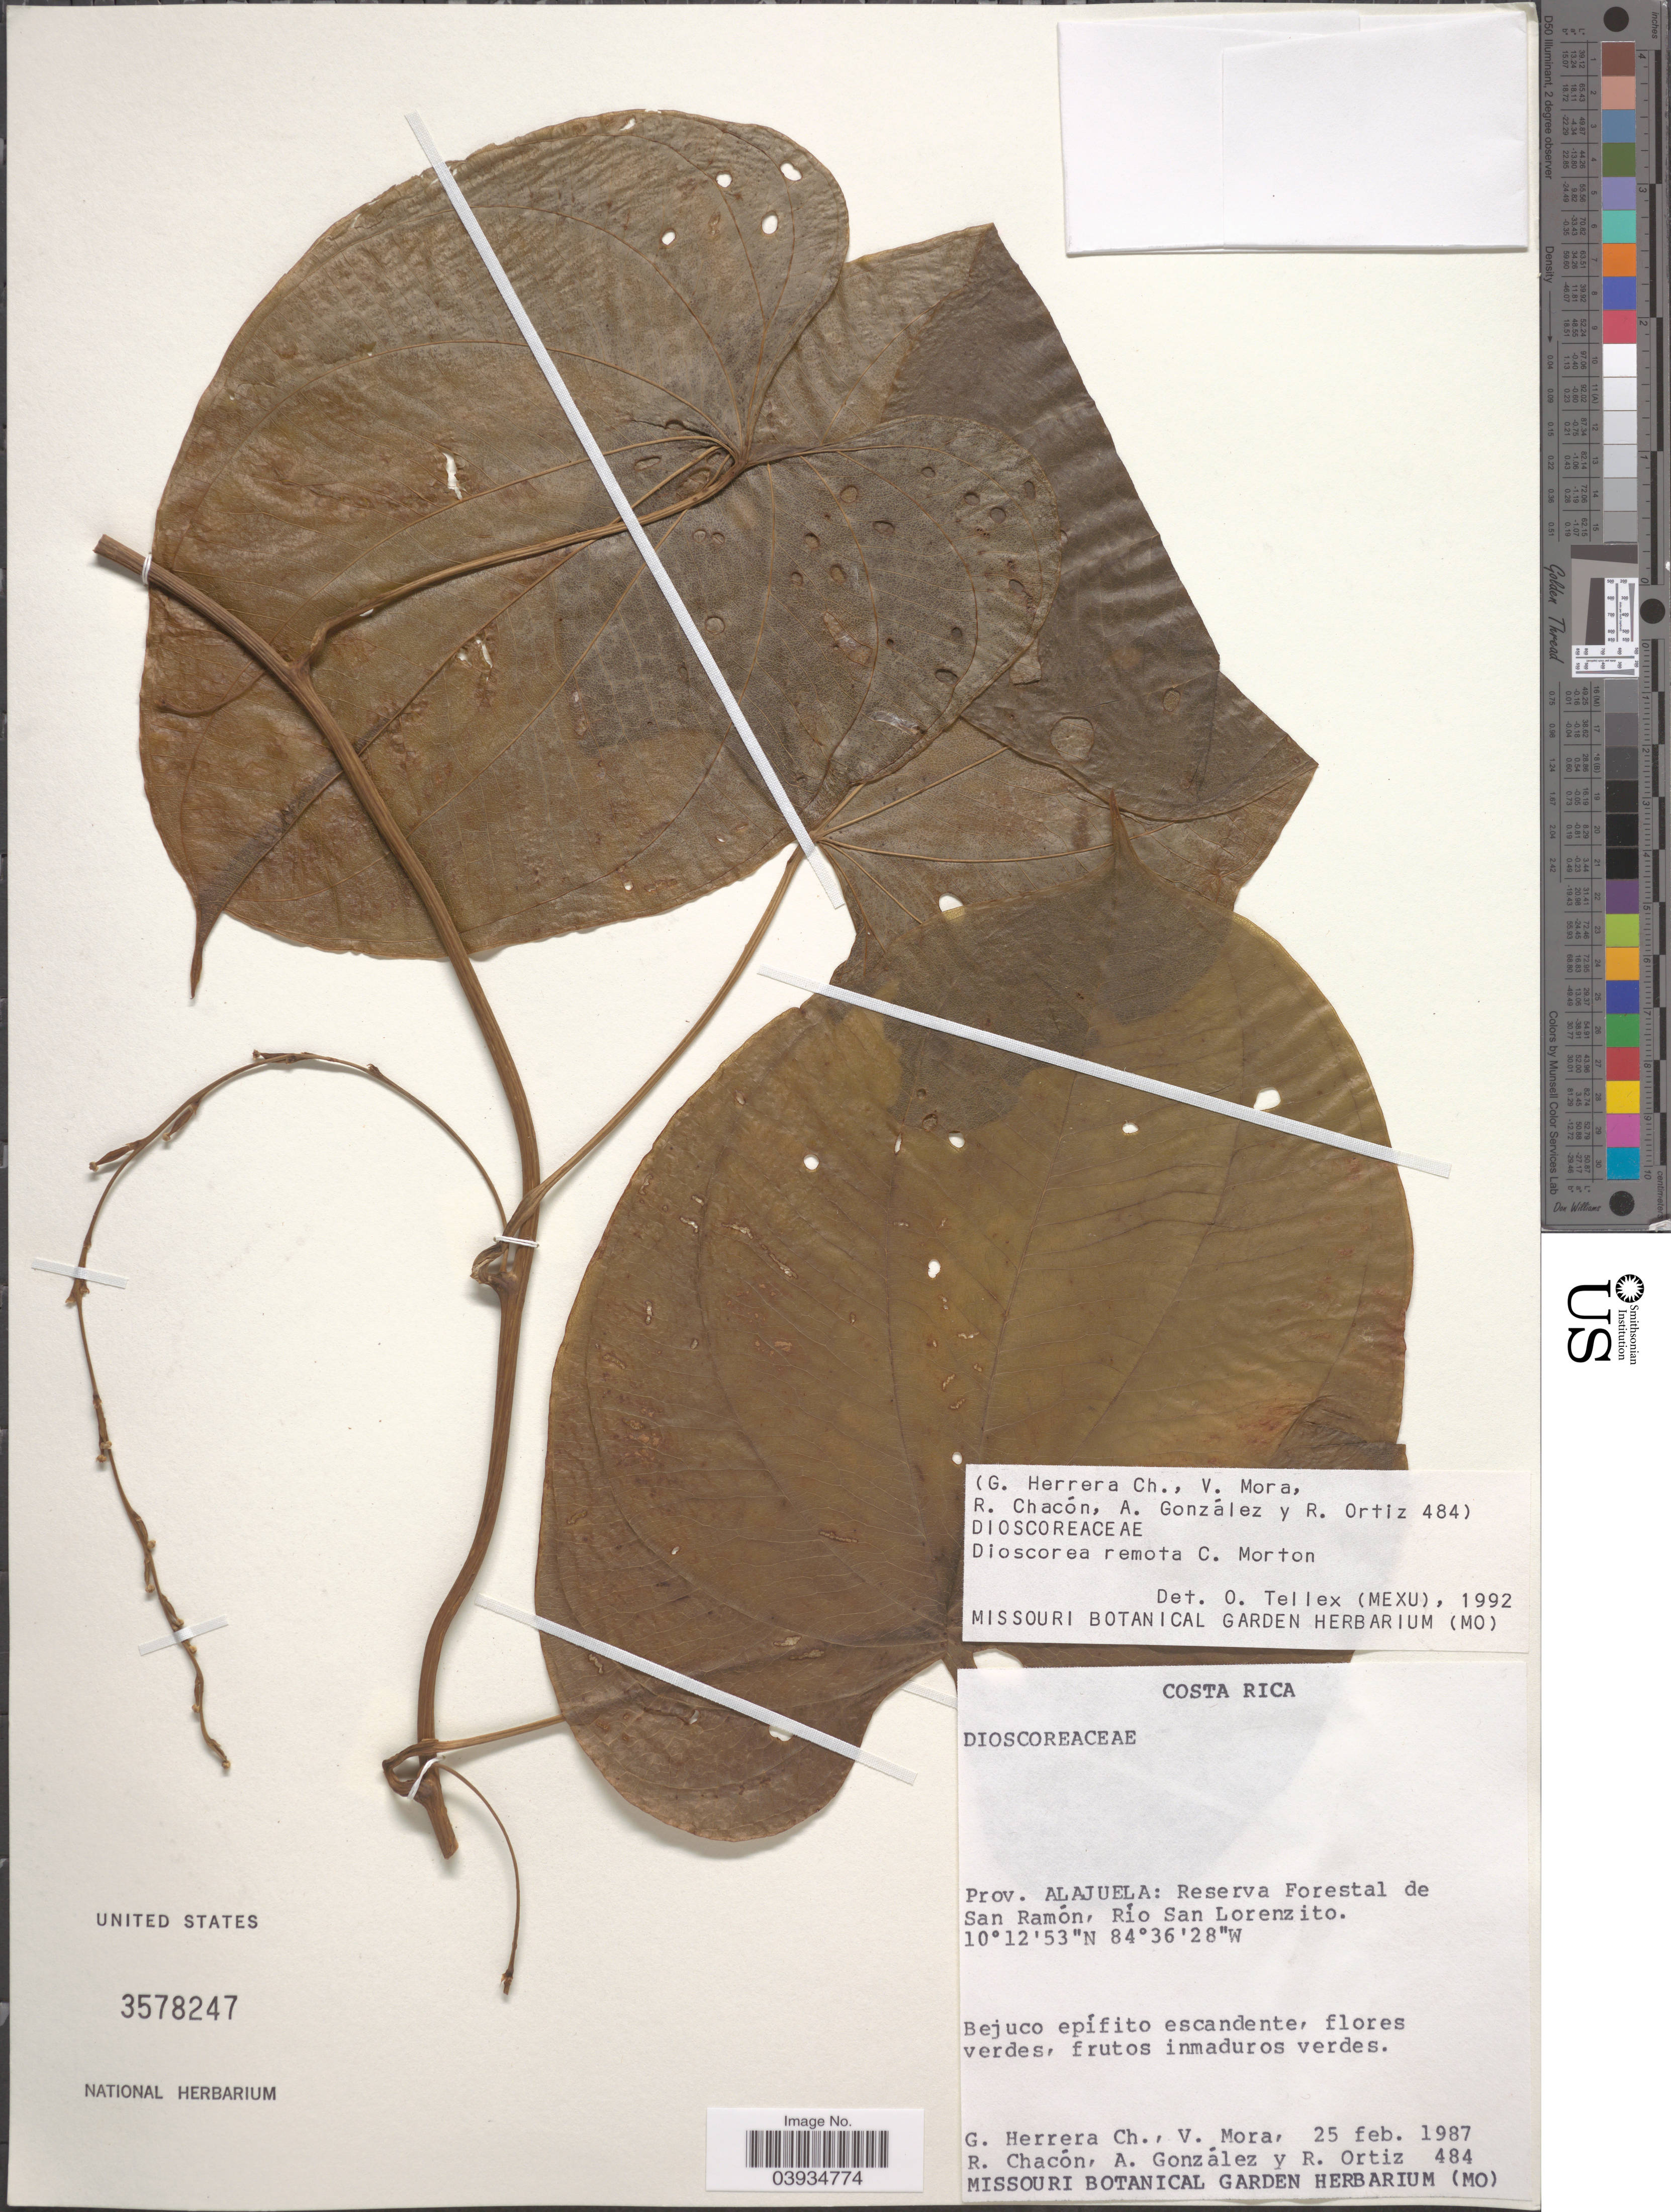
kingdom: Plantae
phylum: Tracheophyta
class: Liliopsida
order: Dioscoreales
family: Dioscoreaceae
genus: Dioscorea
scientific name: Dioscorea remota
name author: C.V. Morton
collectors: G. Herrera Ch., V. Mora, R. Chacón, A. C. González & R. Ortiz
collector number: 484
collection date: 1987-02-25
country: Costa Rica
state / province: Alajuela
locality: Reserva Forestal de San Ramón, Río San Lorenzito.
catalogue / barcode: US 3578247